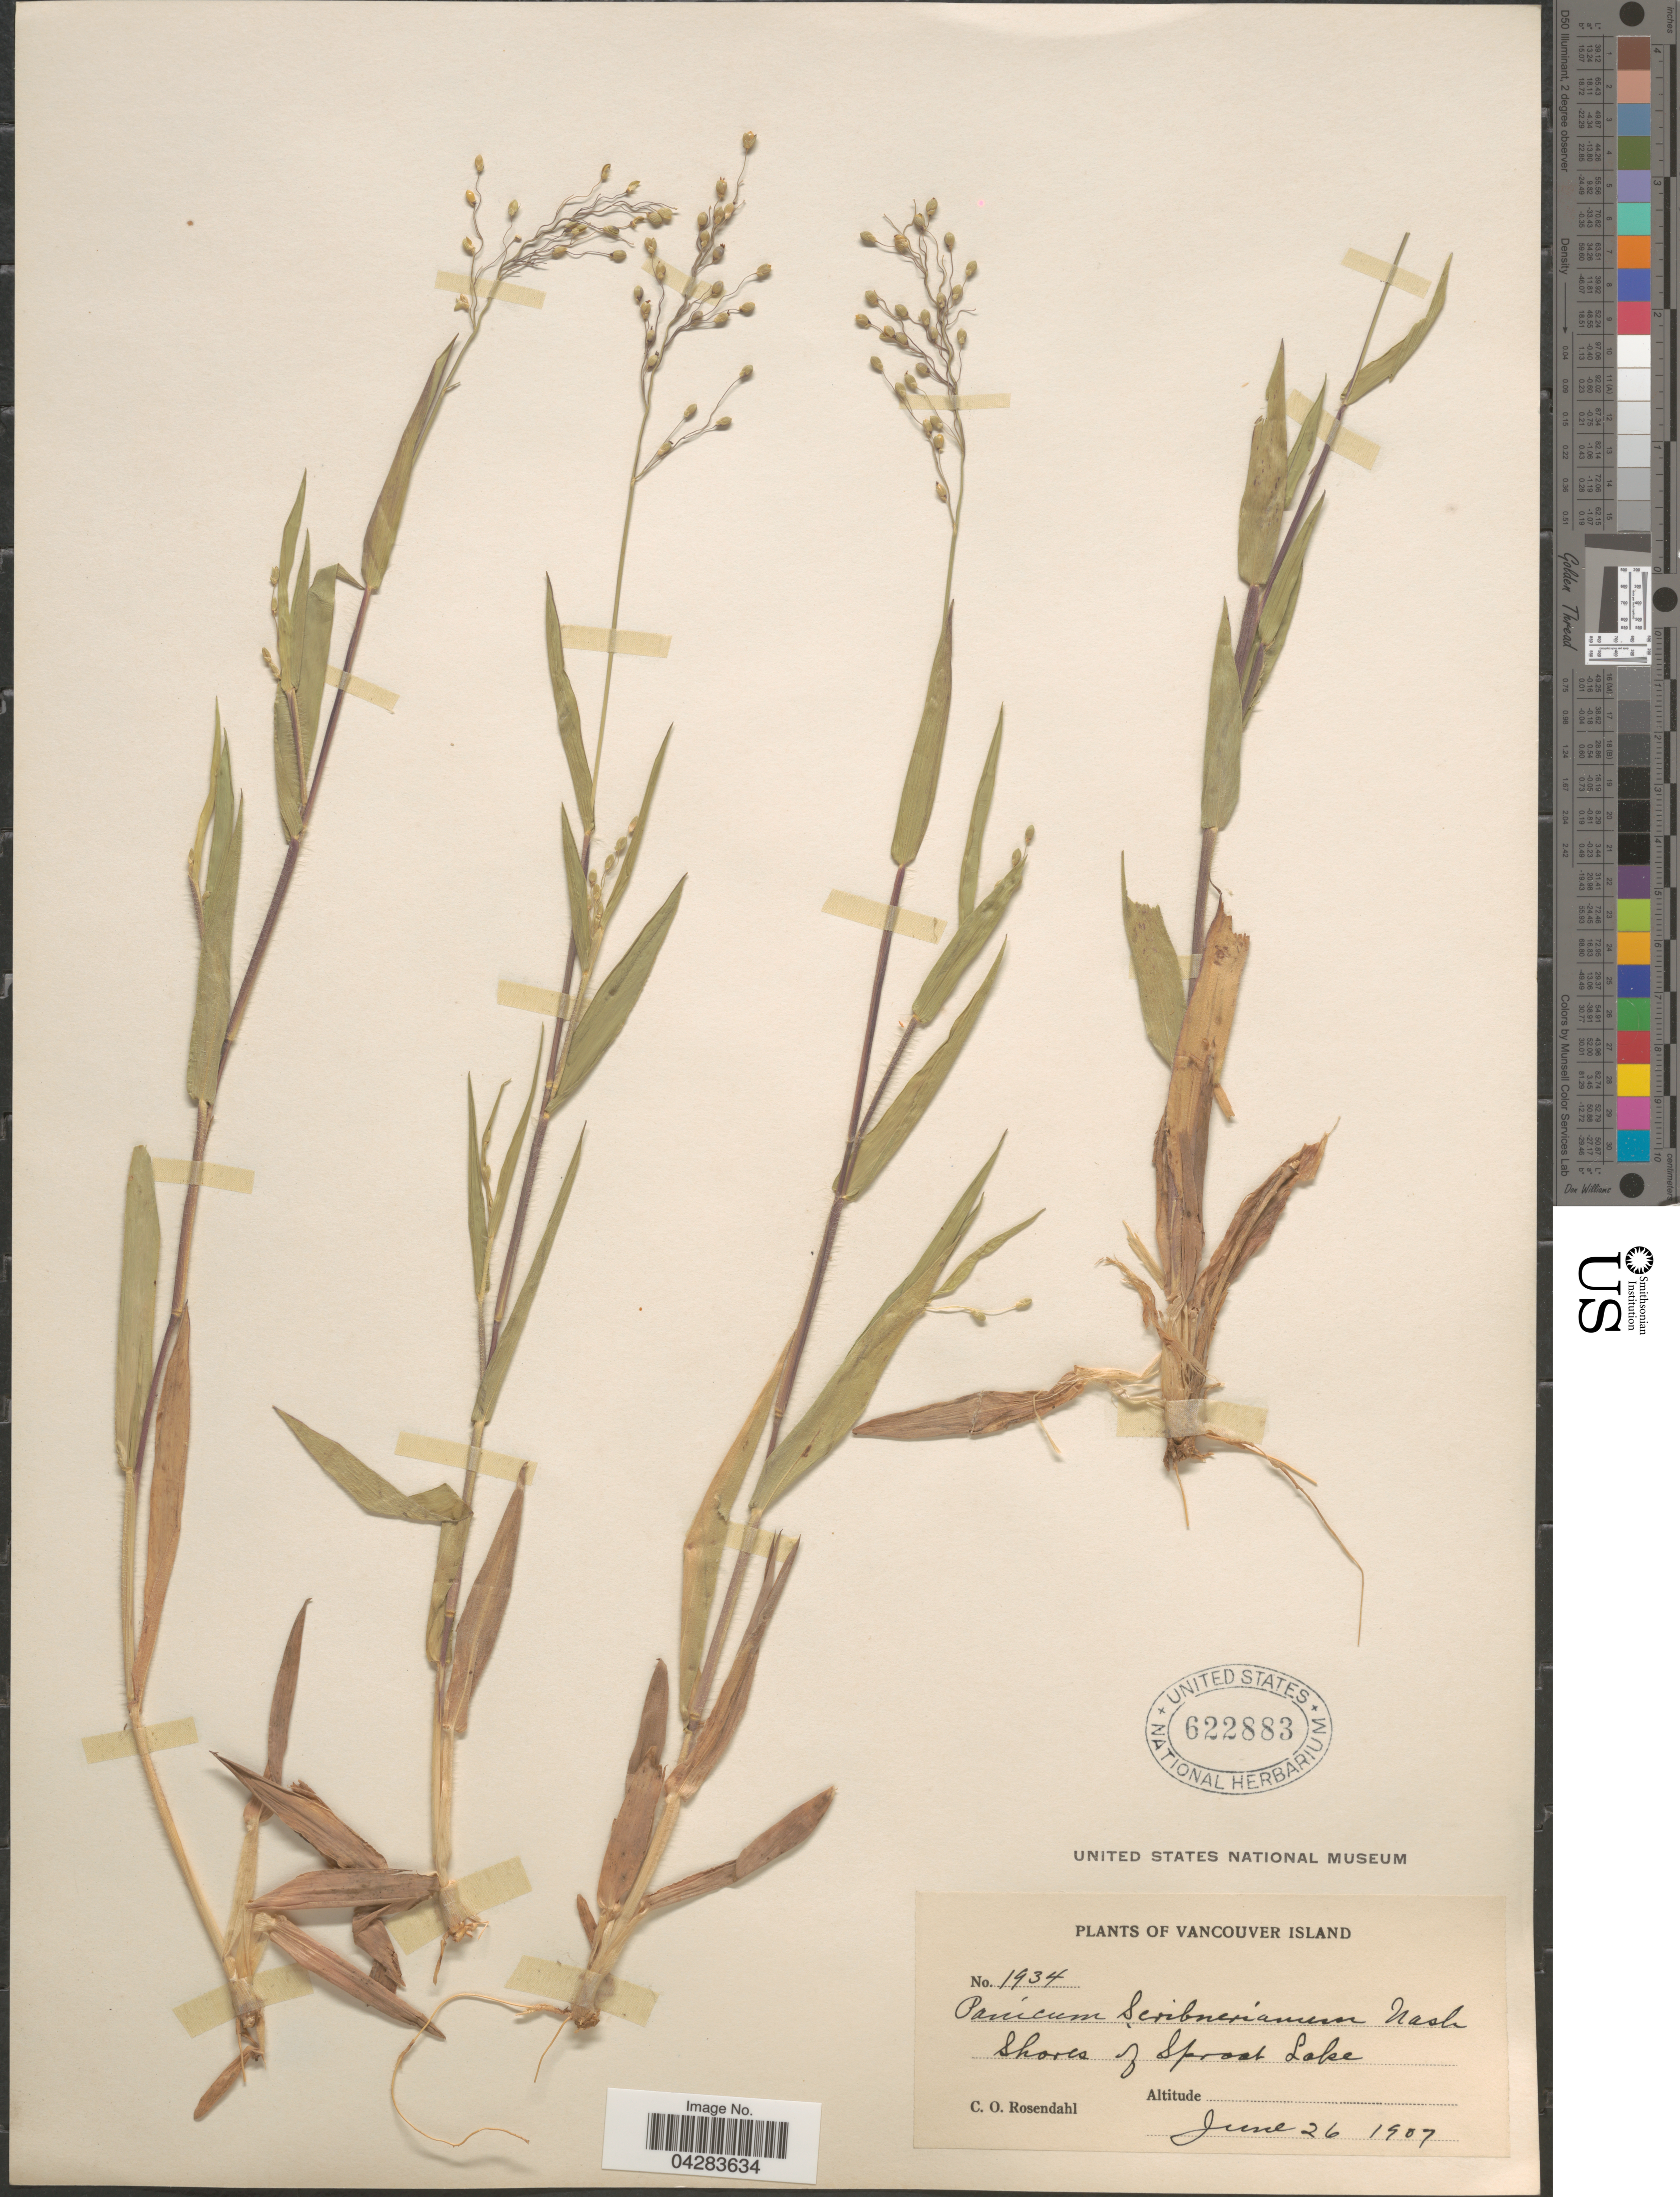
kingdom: Plantae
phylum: Tracheophyta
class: Liliopsida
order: Poales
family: Poaceae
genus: Dichanthelium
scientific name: Dichanthelium oligosanthes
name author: (Schult.) Gould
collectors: C. O. Rosendahl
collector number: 1934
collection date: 1907-06-26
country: Canada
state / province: British Columbia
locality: Vancouver Island. Shores of Sproat Lake.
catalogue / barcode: US 622883